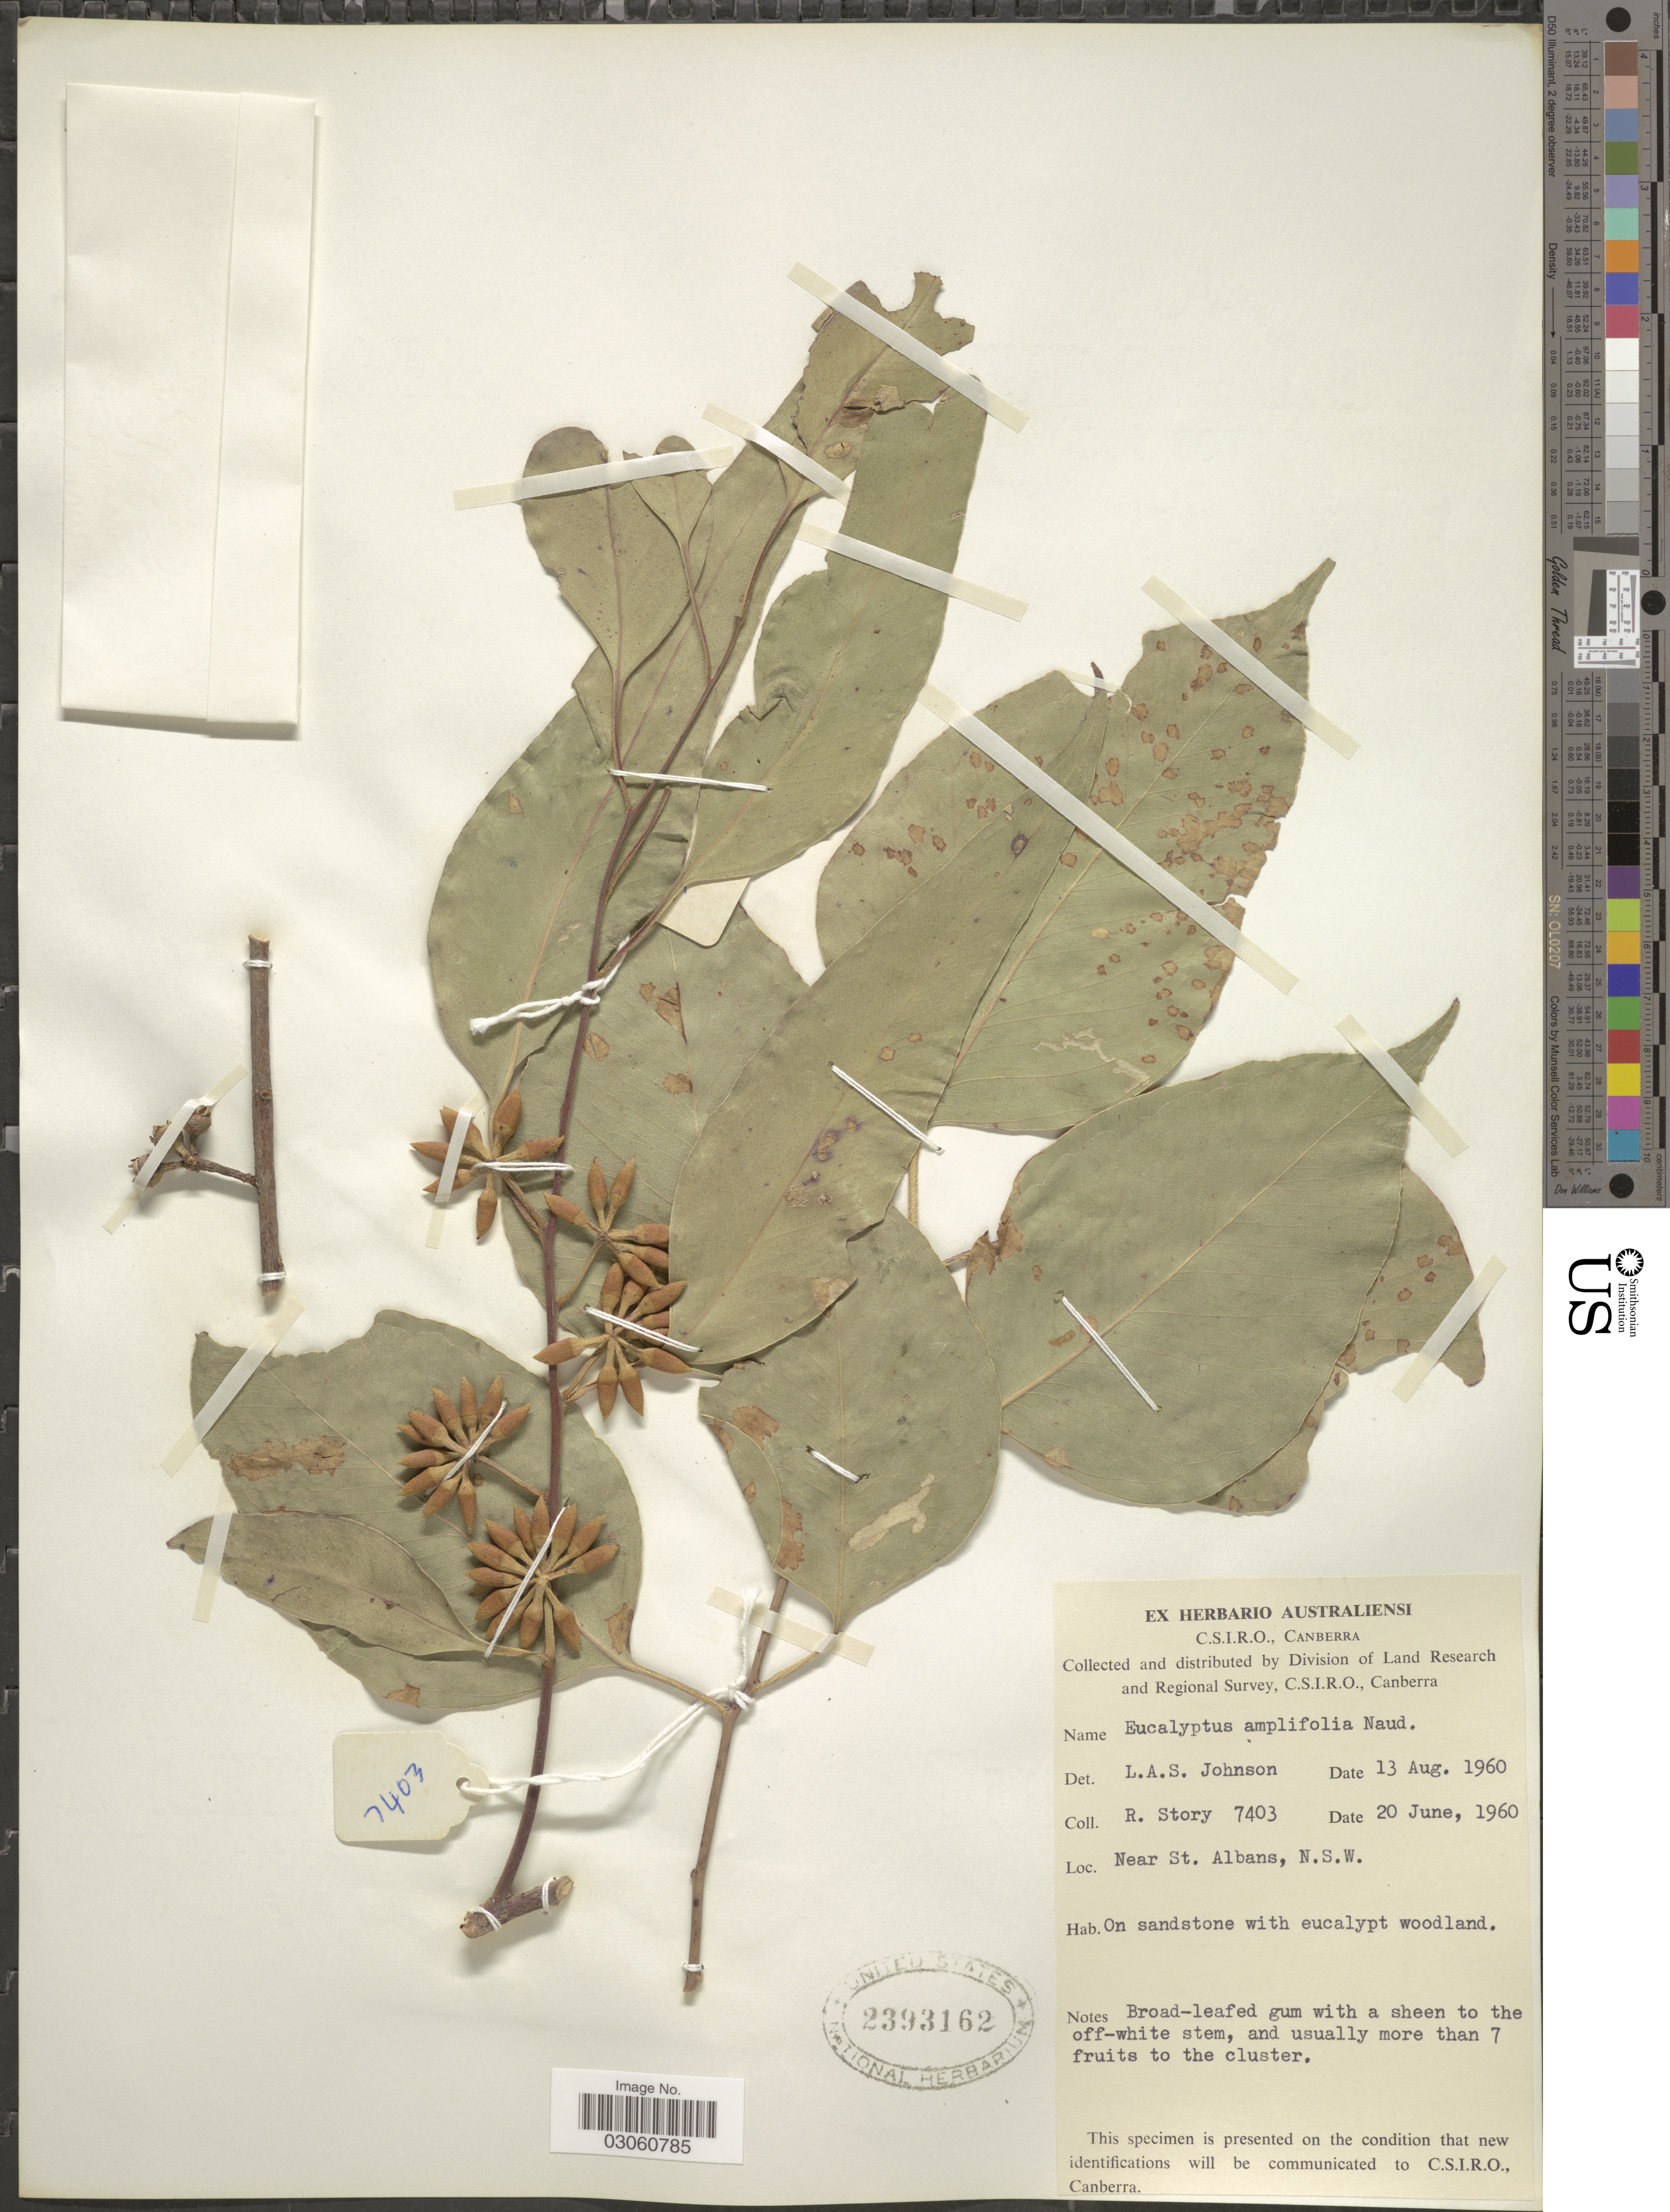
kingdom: Plantae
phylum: Tracheophyta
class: Magnoliopsida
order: Myrtales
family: Myrtaceae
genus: Eucalyptus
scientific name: Eucalyptus amplifolia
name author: Naudin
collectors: R. Story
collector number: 7403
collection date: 1960-06-20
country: Australia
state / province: New South Wales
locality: Near St. Albans, N.S.W.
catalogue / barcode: US 2393162